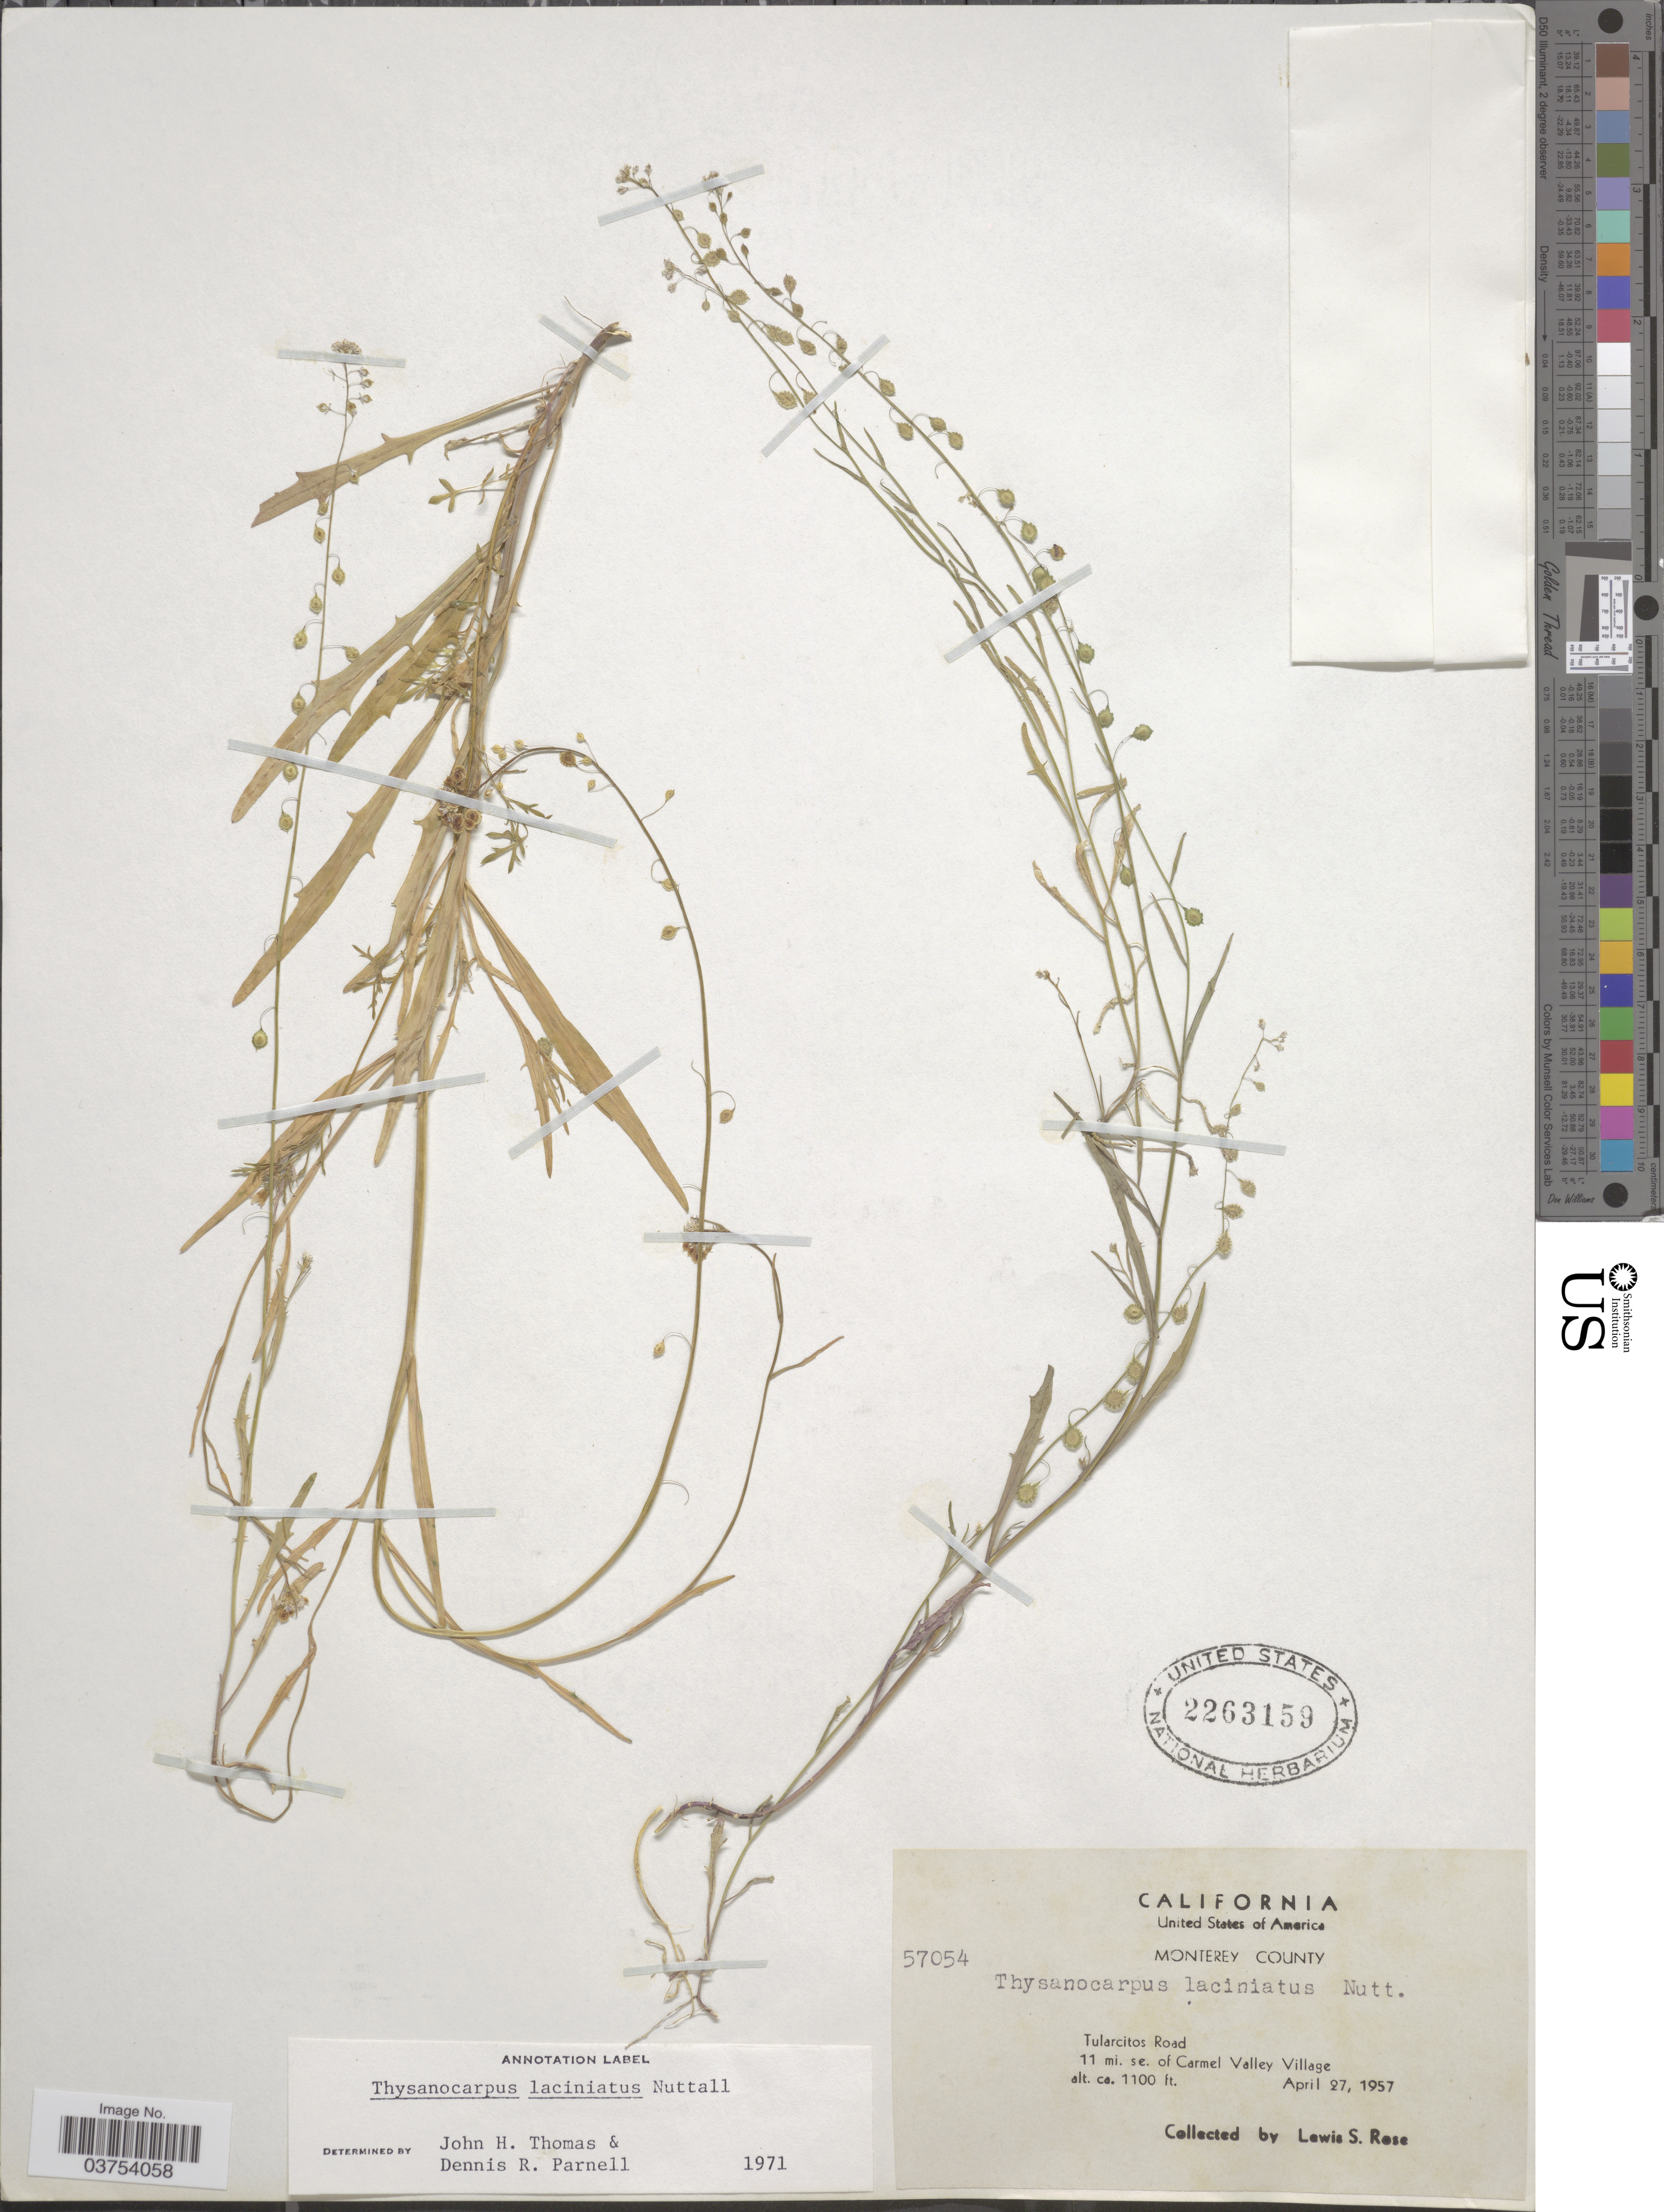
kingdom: Plantae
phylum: Tracheophyta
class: Magnoliopsida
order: Brassicales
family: Brassicaceae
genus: Thysanocarpus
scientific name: Thysanocarpus laciniatus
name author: Nutt. in Torr. & A. Gray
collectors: L. S. Rose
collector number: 57054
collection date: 1957-04-27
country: United States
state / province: California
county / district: Monterey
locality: United States of America. Monterey County. Tularcitos Road. 11 mi. se. of Carmel Valley Village.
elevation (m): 335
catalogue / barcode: US 2263159